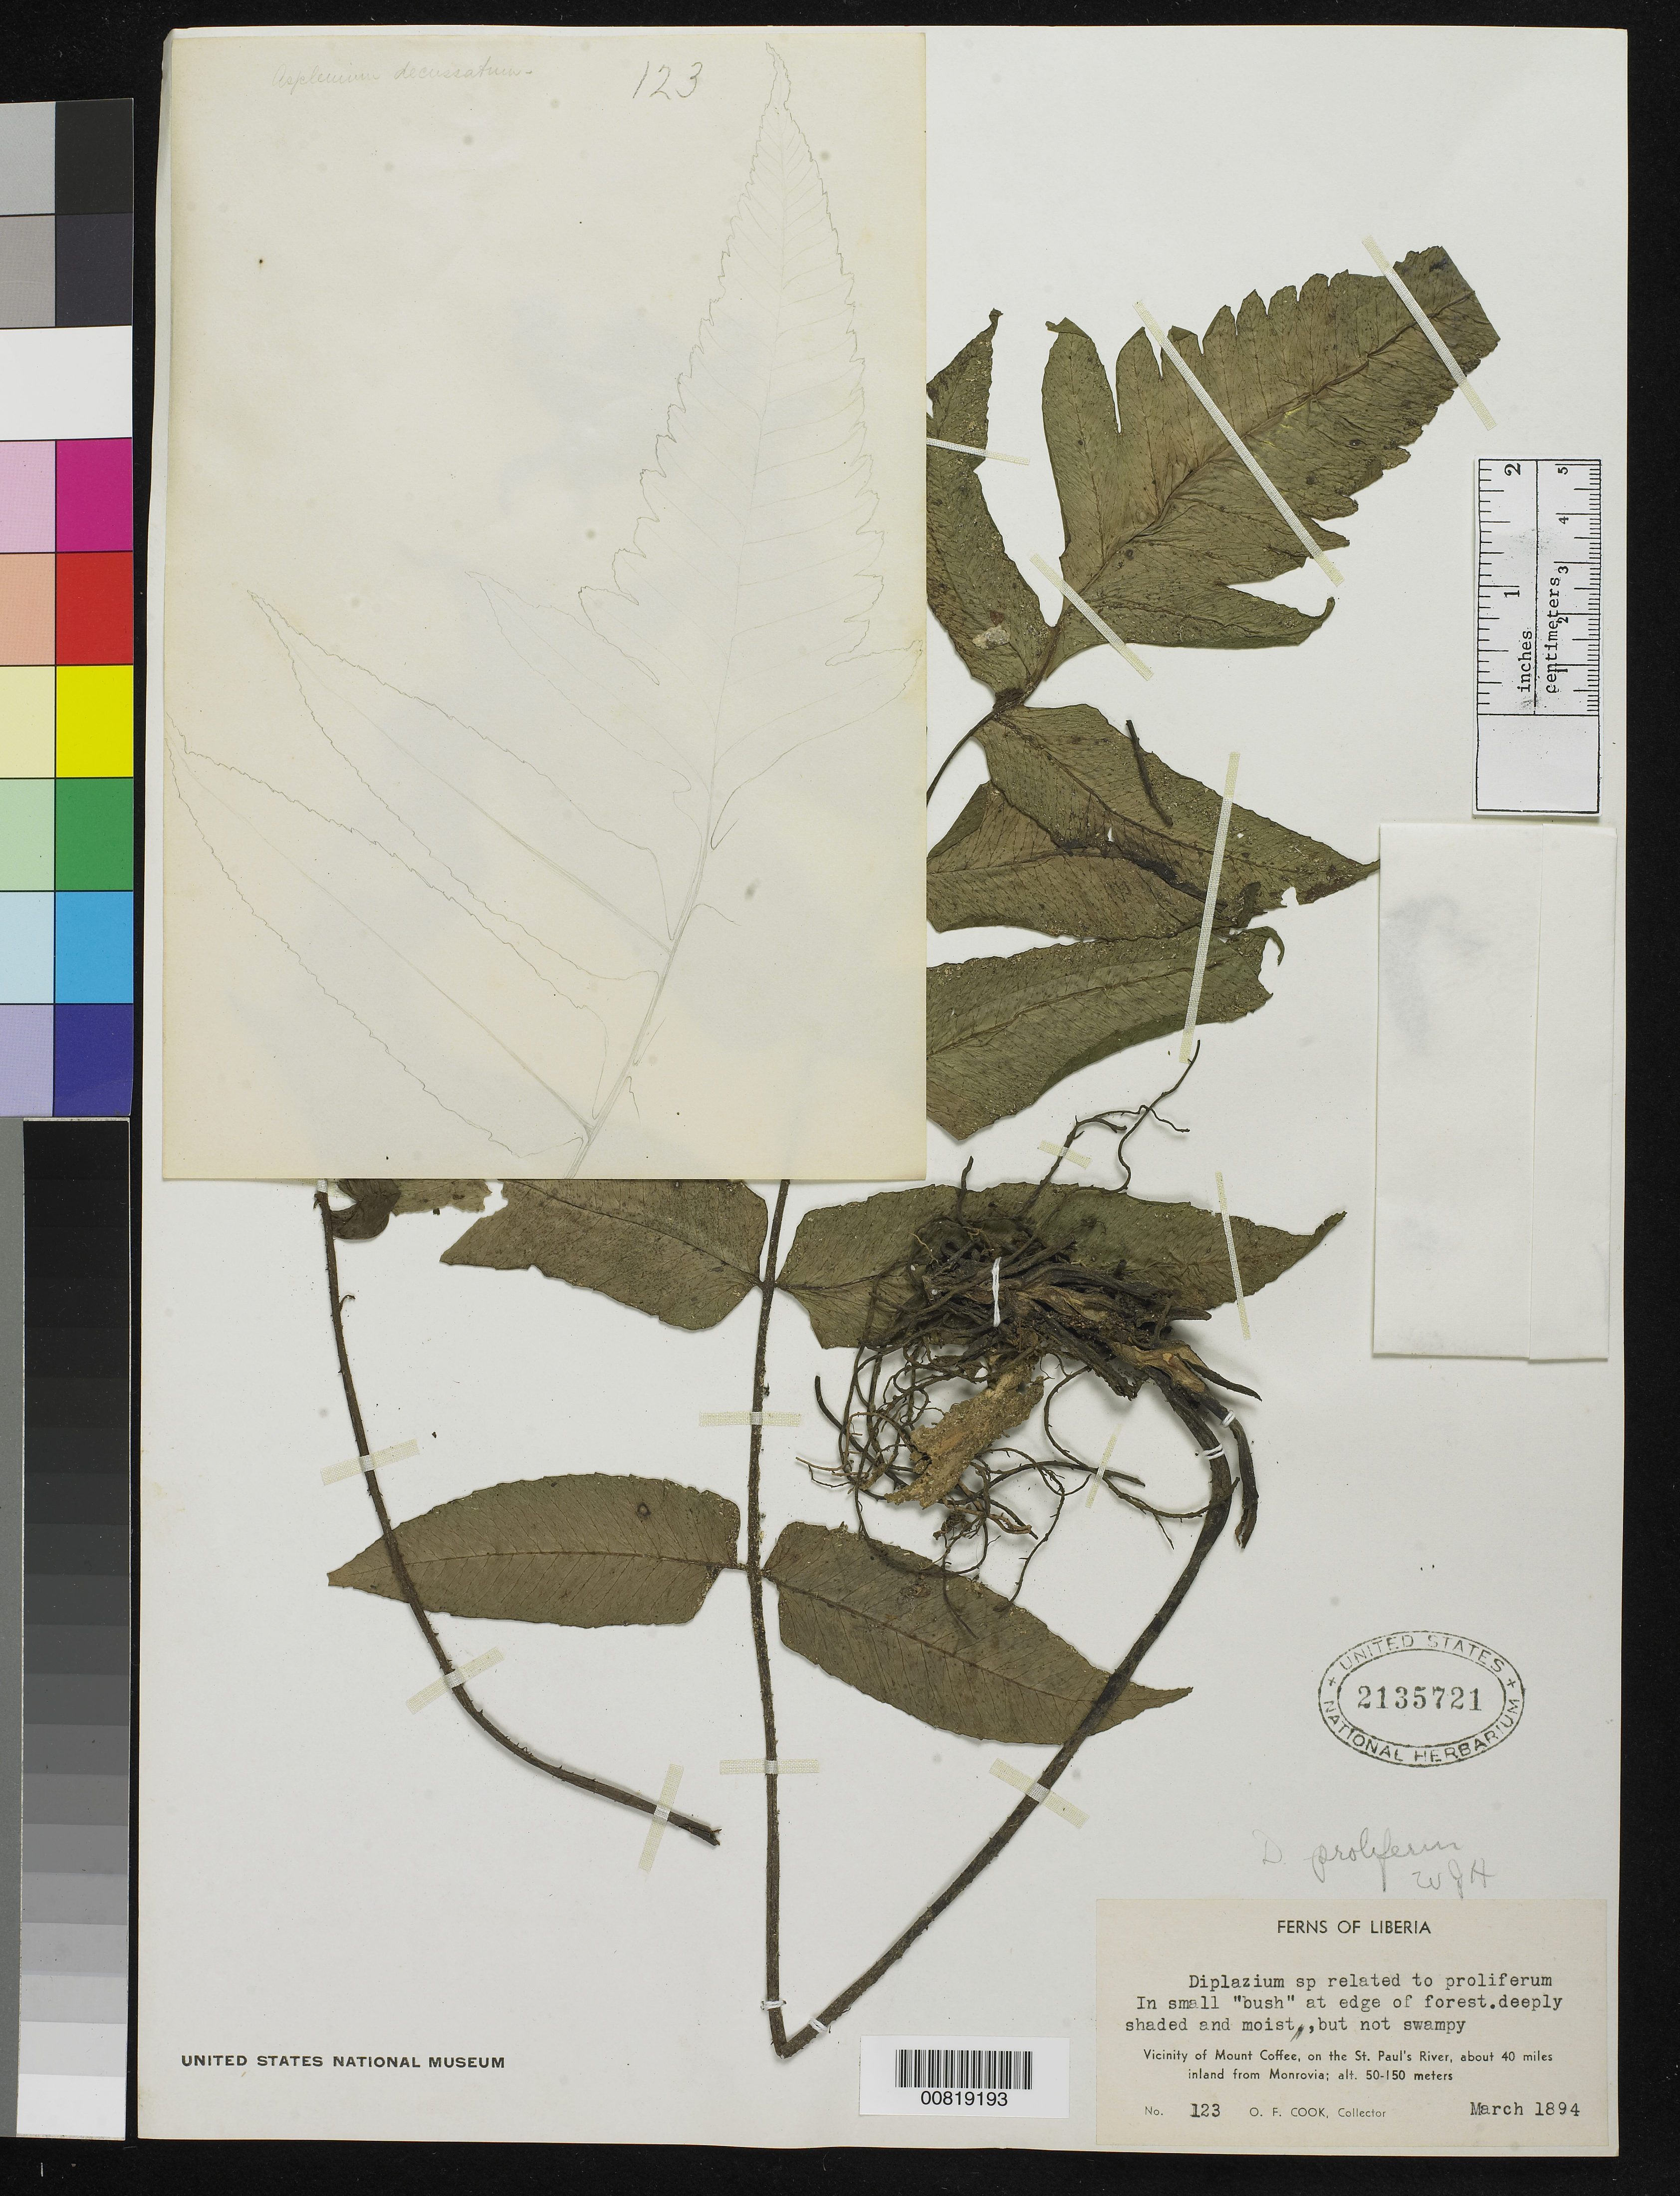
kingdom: Plantae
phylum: Tracheophyta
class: Polypodiopsida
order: Polypodiales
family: Athyriaceae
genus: Diplazium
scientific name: Diplazium proliferum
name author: (Lam.) Thouars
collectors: O. F. Cook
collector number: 123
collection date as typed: Mar 1894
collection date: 1894-03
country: Liberia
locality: Vicinity of Mt. Coffee, on the St. Paul's River, about 40 miles inland from Monrovia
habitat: Forest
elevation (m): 50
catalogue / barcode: US 2135721